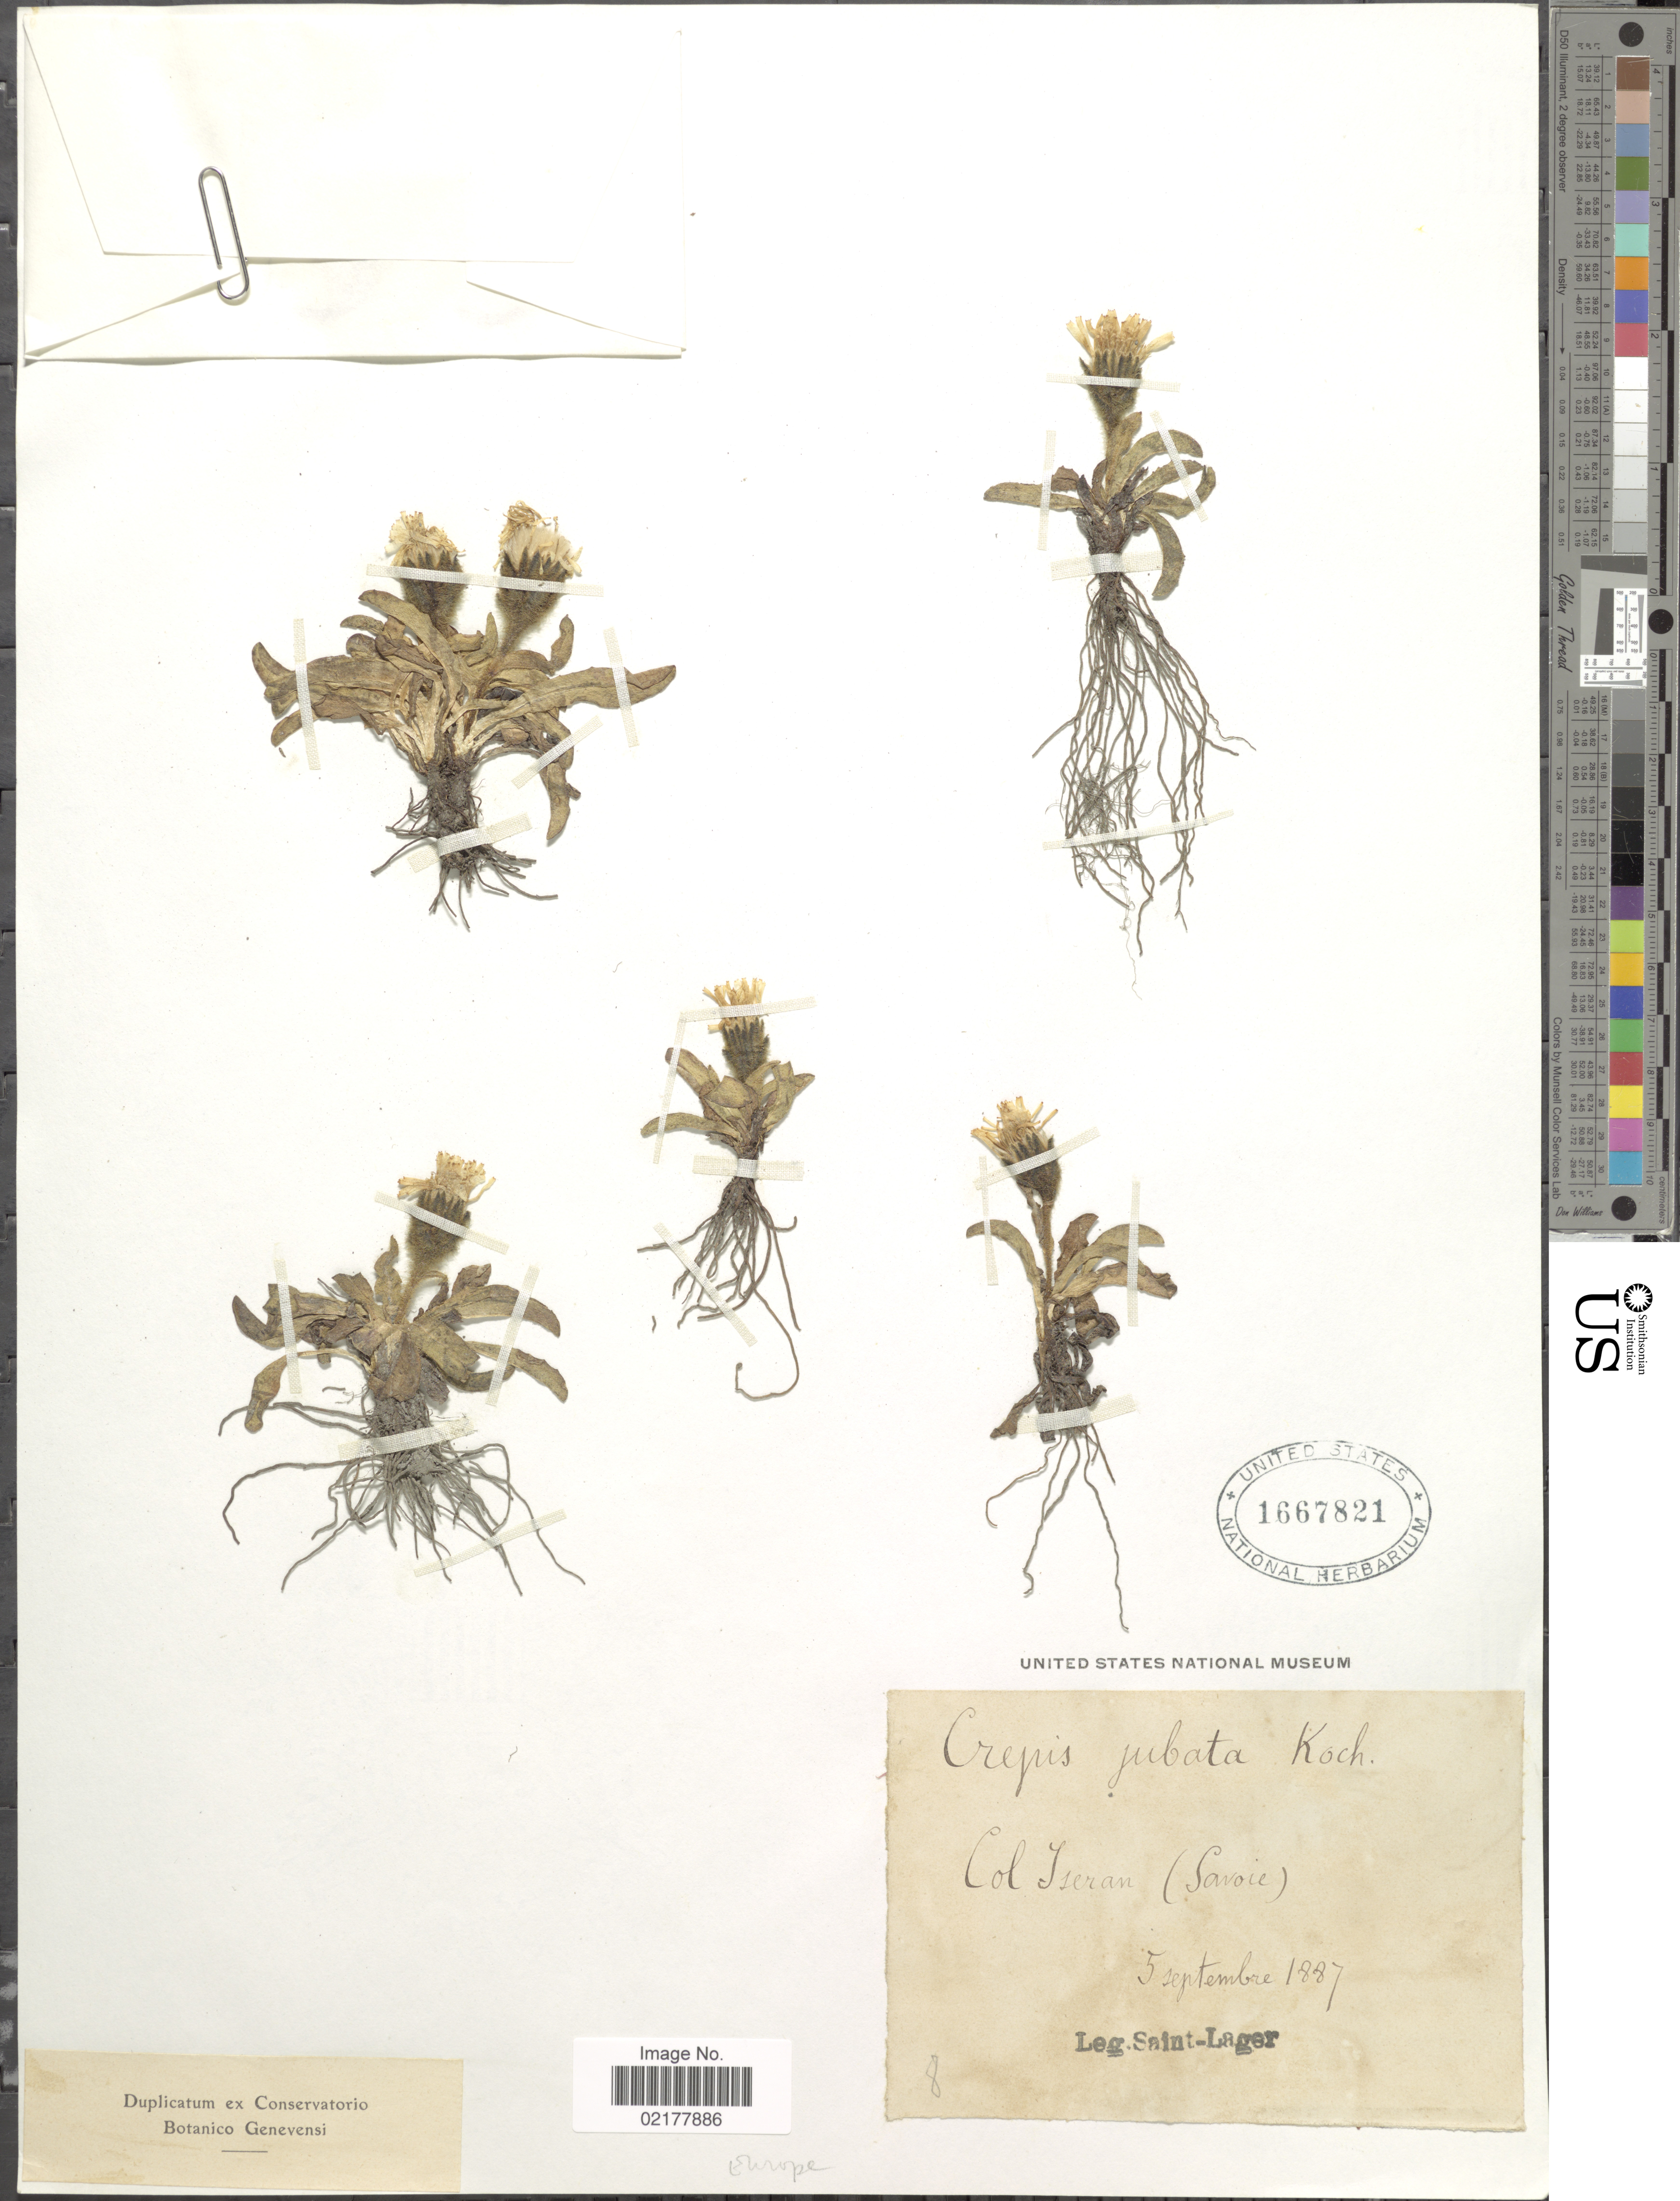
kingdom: Plantae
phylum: Tracheophyta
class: Magnoliopsida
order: Asterales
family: Asteraceae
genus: Crepis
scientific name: Crepis rhaetica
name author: Hegetschw.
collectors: Saint-Lager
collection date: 1887-09-05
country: France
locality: Col Iseran (Savoie)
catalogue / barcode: US 1667821